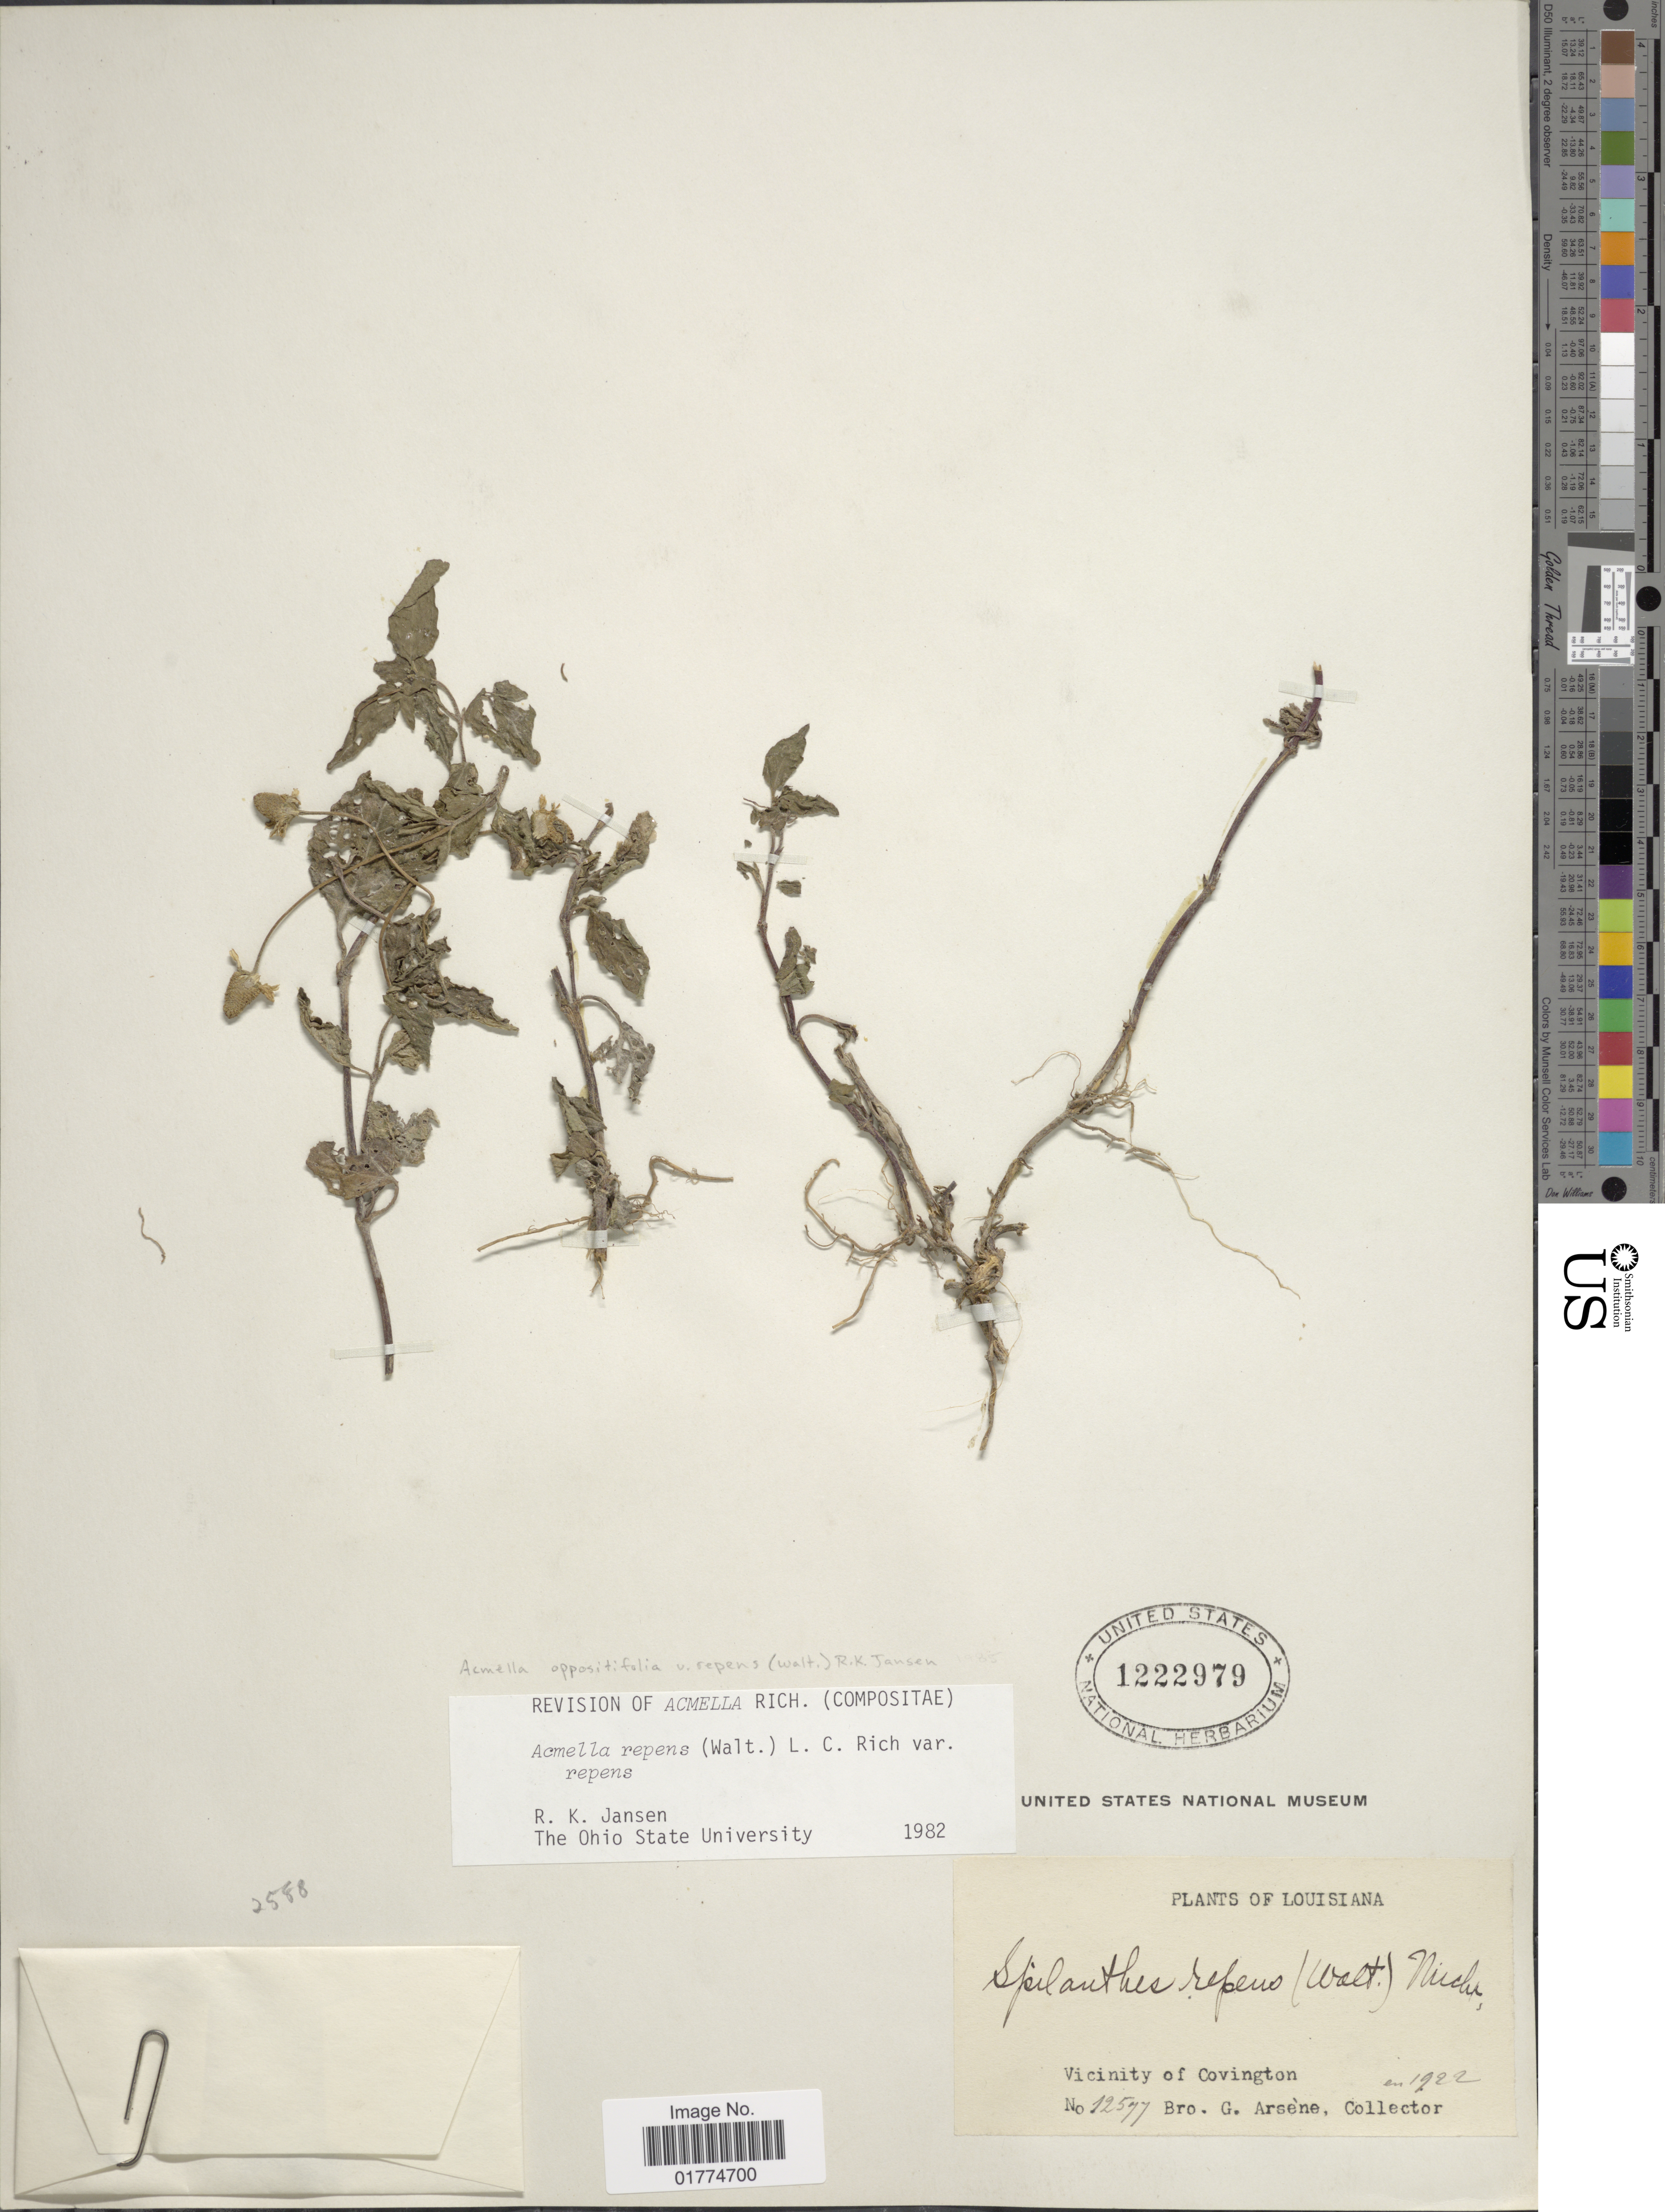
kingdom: Plantae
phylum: Tracheophyta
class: Magnoliopsida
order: Asterales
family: Asteraceae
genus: Acmella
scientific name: Acmella oppositifolia var. repens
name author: (Walter) R.K. Jansen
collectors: Bro. G. Arsène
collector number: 12577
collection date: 1922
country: United States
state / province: Louisiana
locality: Vicinity of Covington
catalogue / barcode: US 1222979